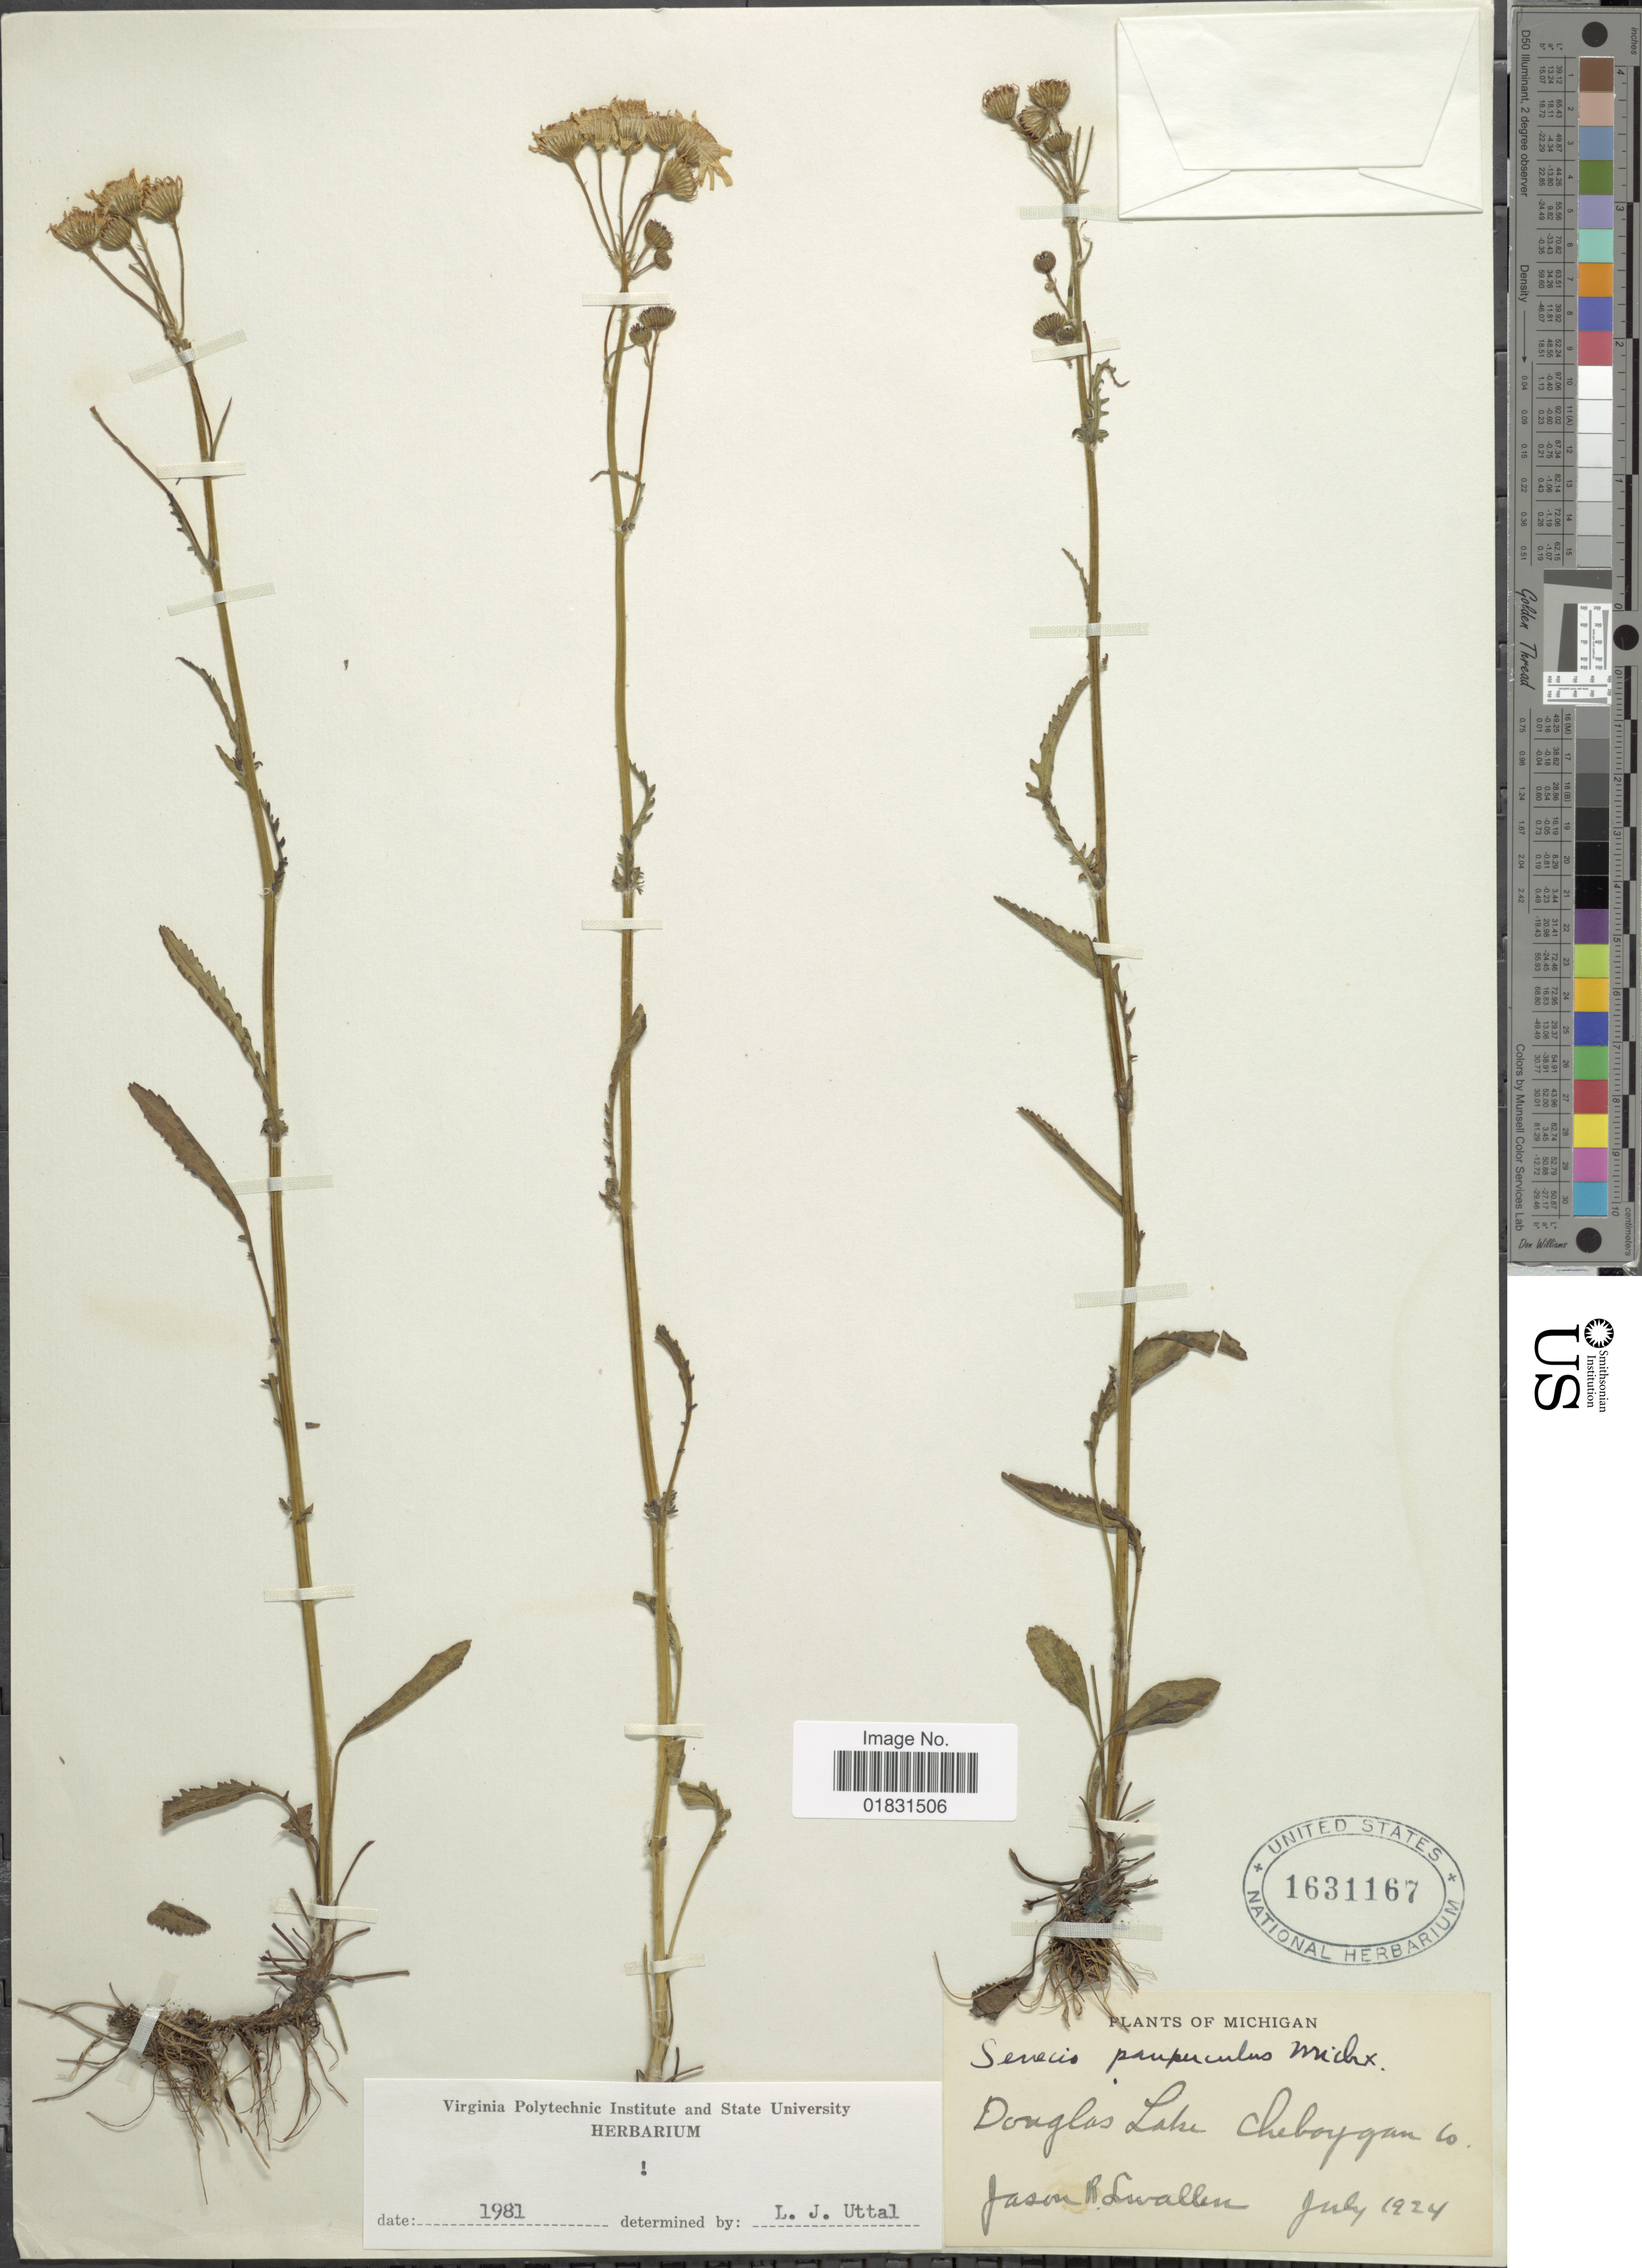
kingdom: Plantae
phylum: Tracheophyta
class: Magnoliopsida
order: Asterales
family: Asteraceae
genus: Packera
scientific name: Packera paupercula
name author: (Michx.) Á. Löve & D. Löve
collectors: J. R. Swallen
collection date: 1924-07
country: United States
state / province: Michigan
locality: Douglas Lake Cheboygan Co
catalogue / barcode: US 1631167